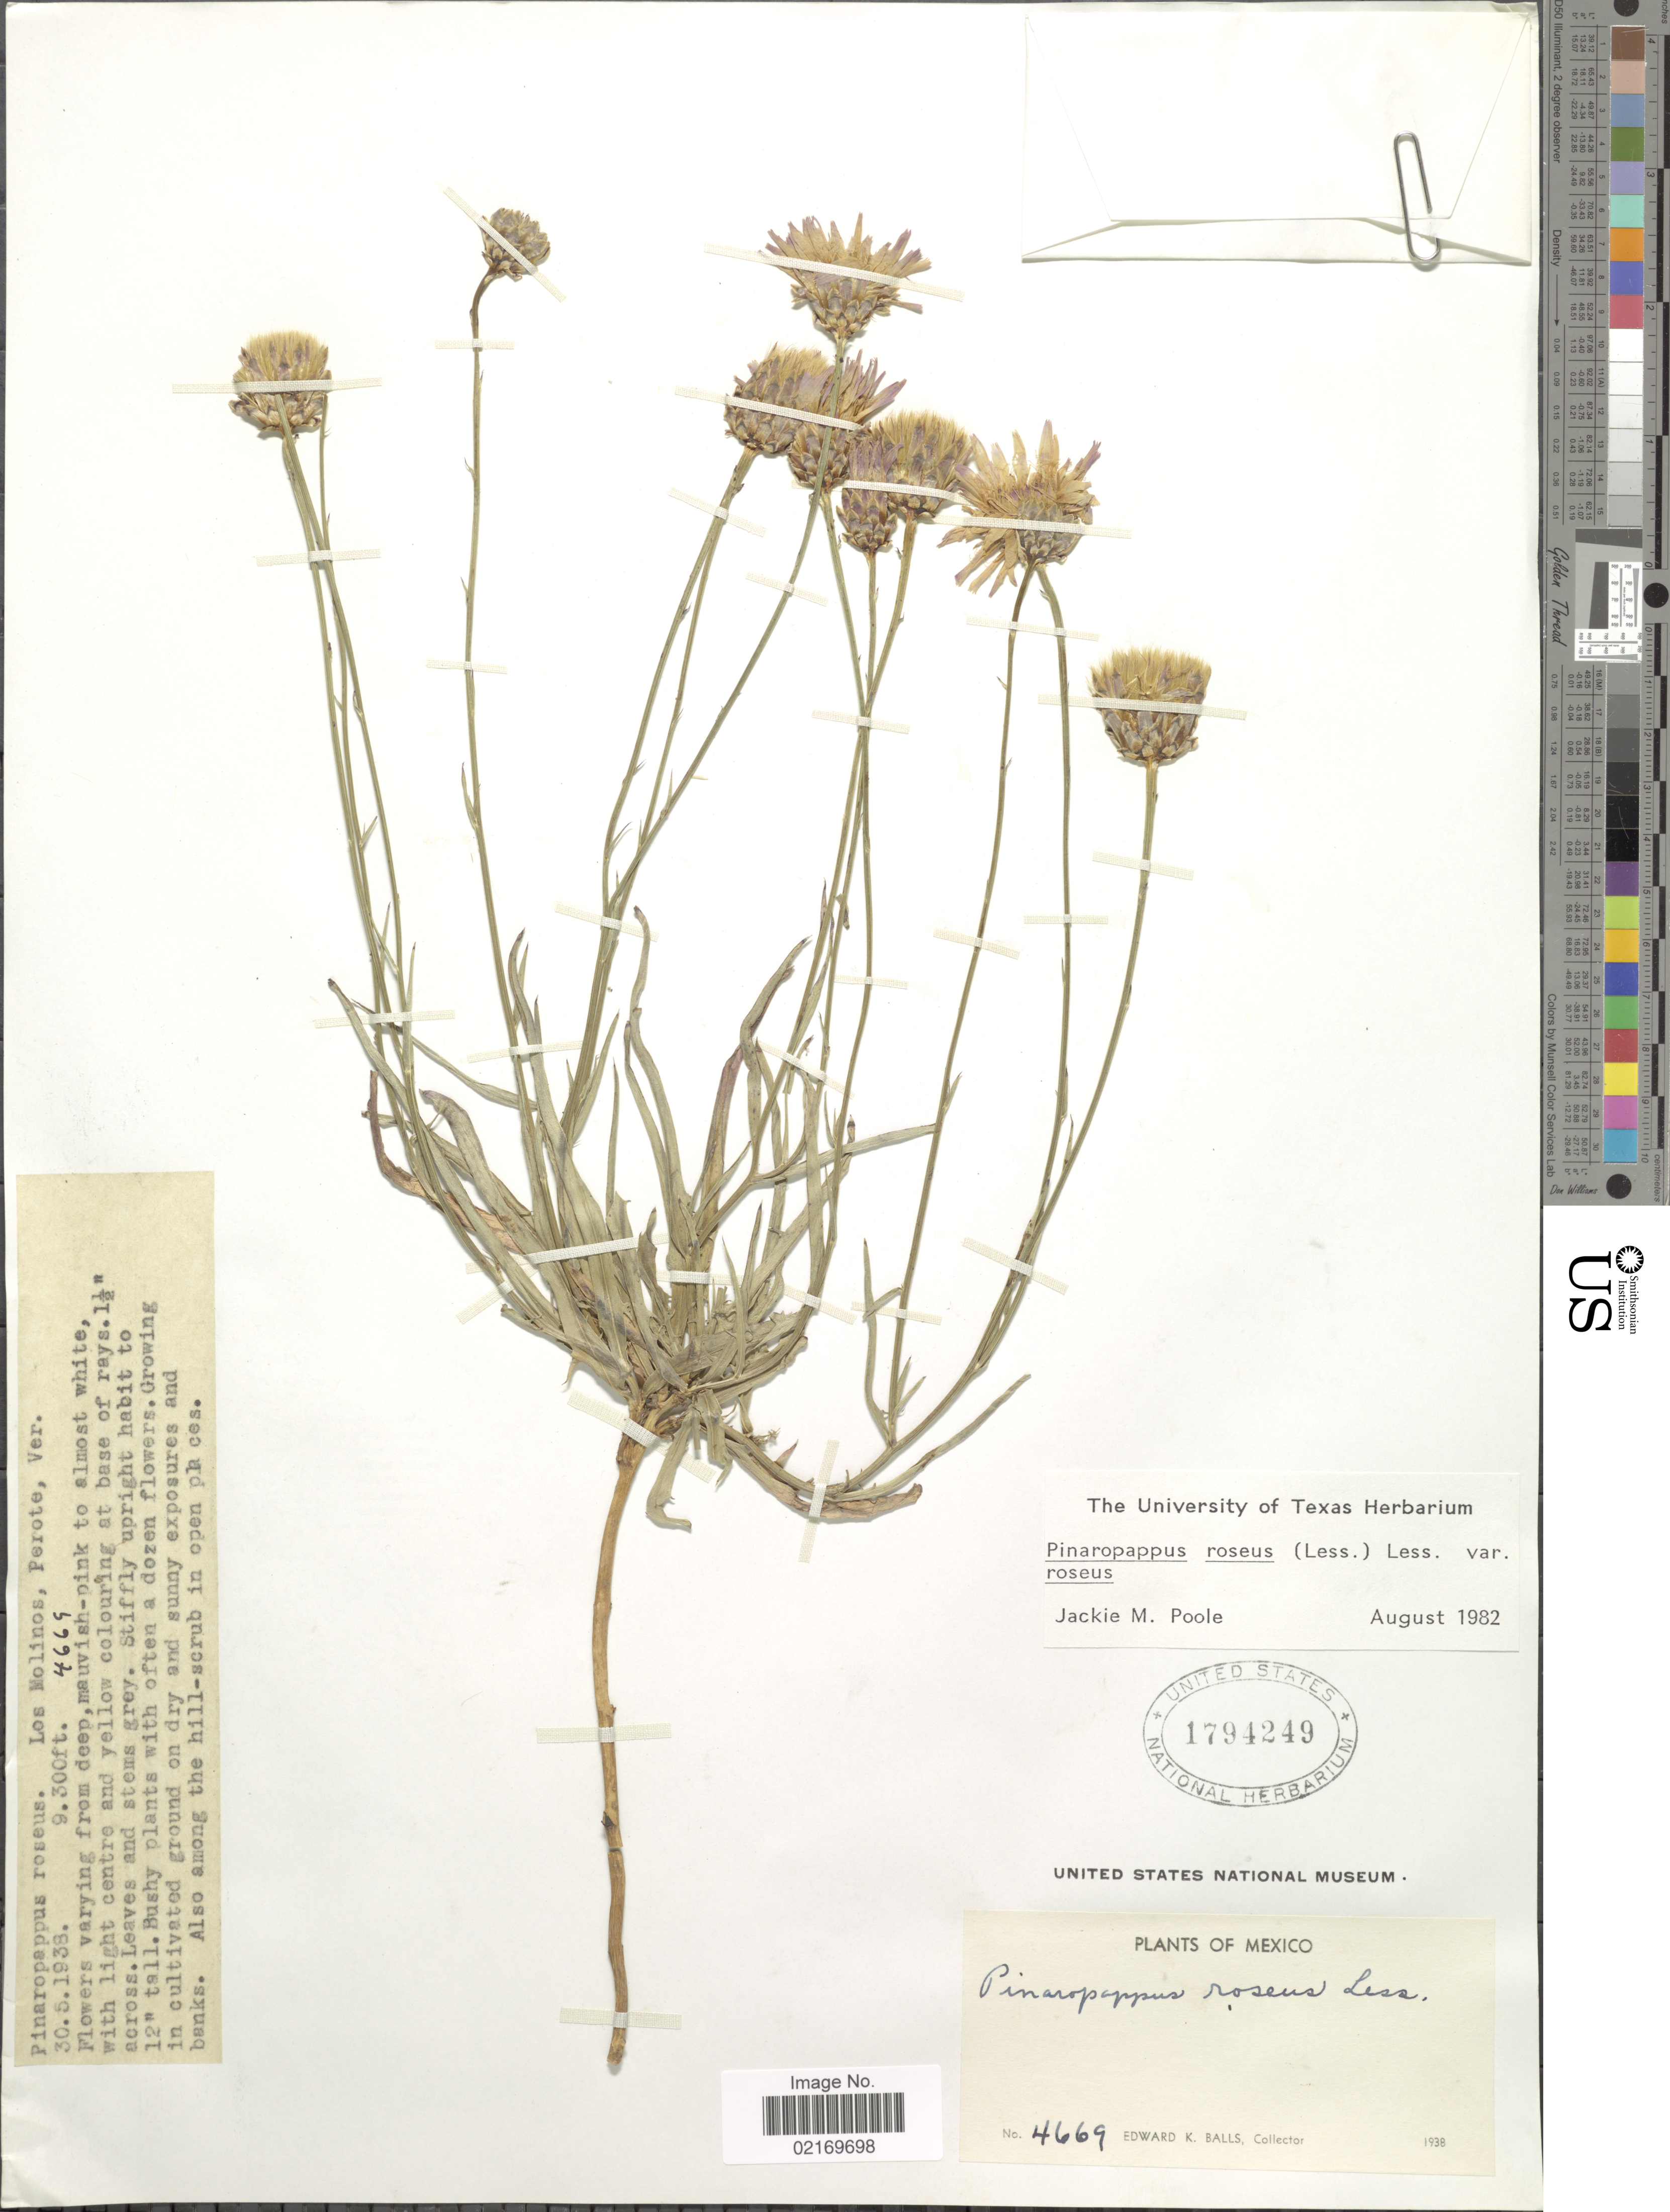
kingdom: Plantae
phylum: Tracheophyta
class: Magnoliopsida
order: Asterales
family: Asteraceae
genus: Pinaropappus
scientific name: Pinaropappus roseus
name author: Less.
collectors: E. K. Balls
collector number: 4669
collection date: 1938-05-30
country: Mexico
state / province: Veracruz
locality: Los Molinos, Perote, Ver.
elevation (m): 2835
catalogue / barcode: US 1794249